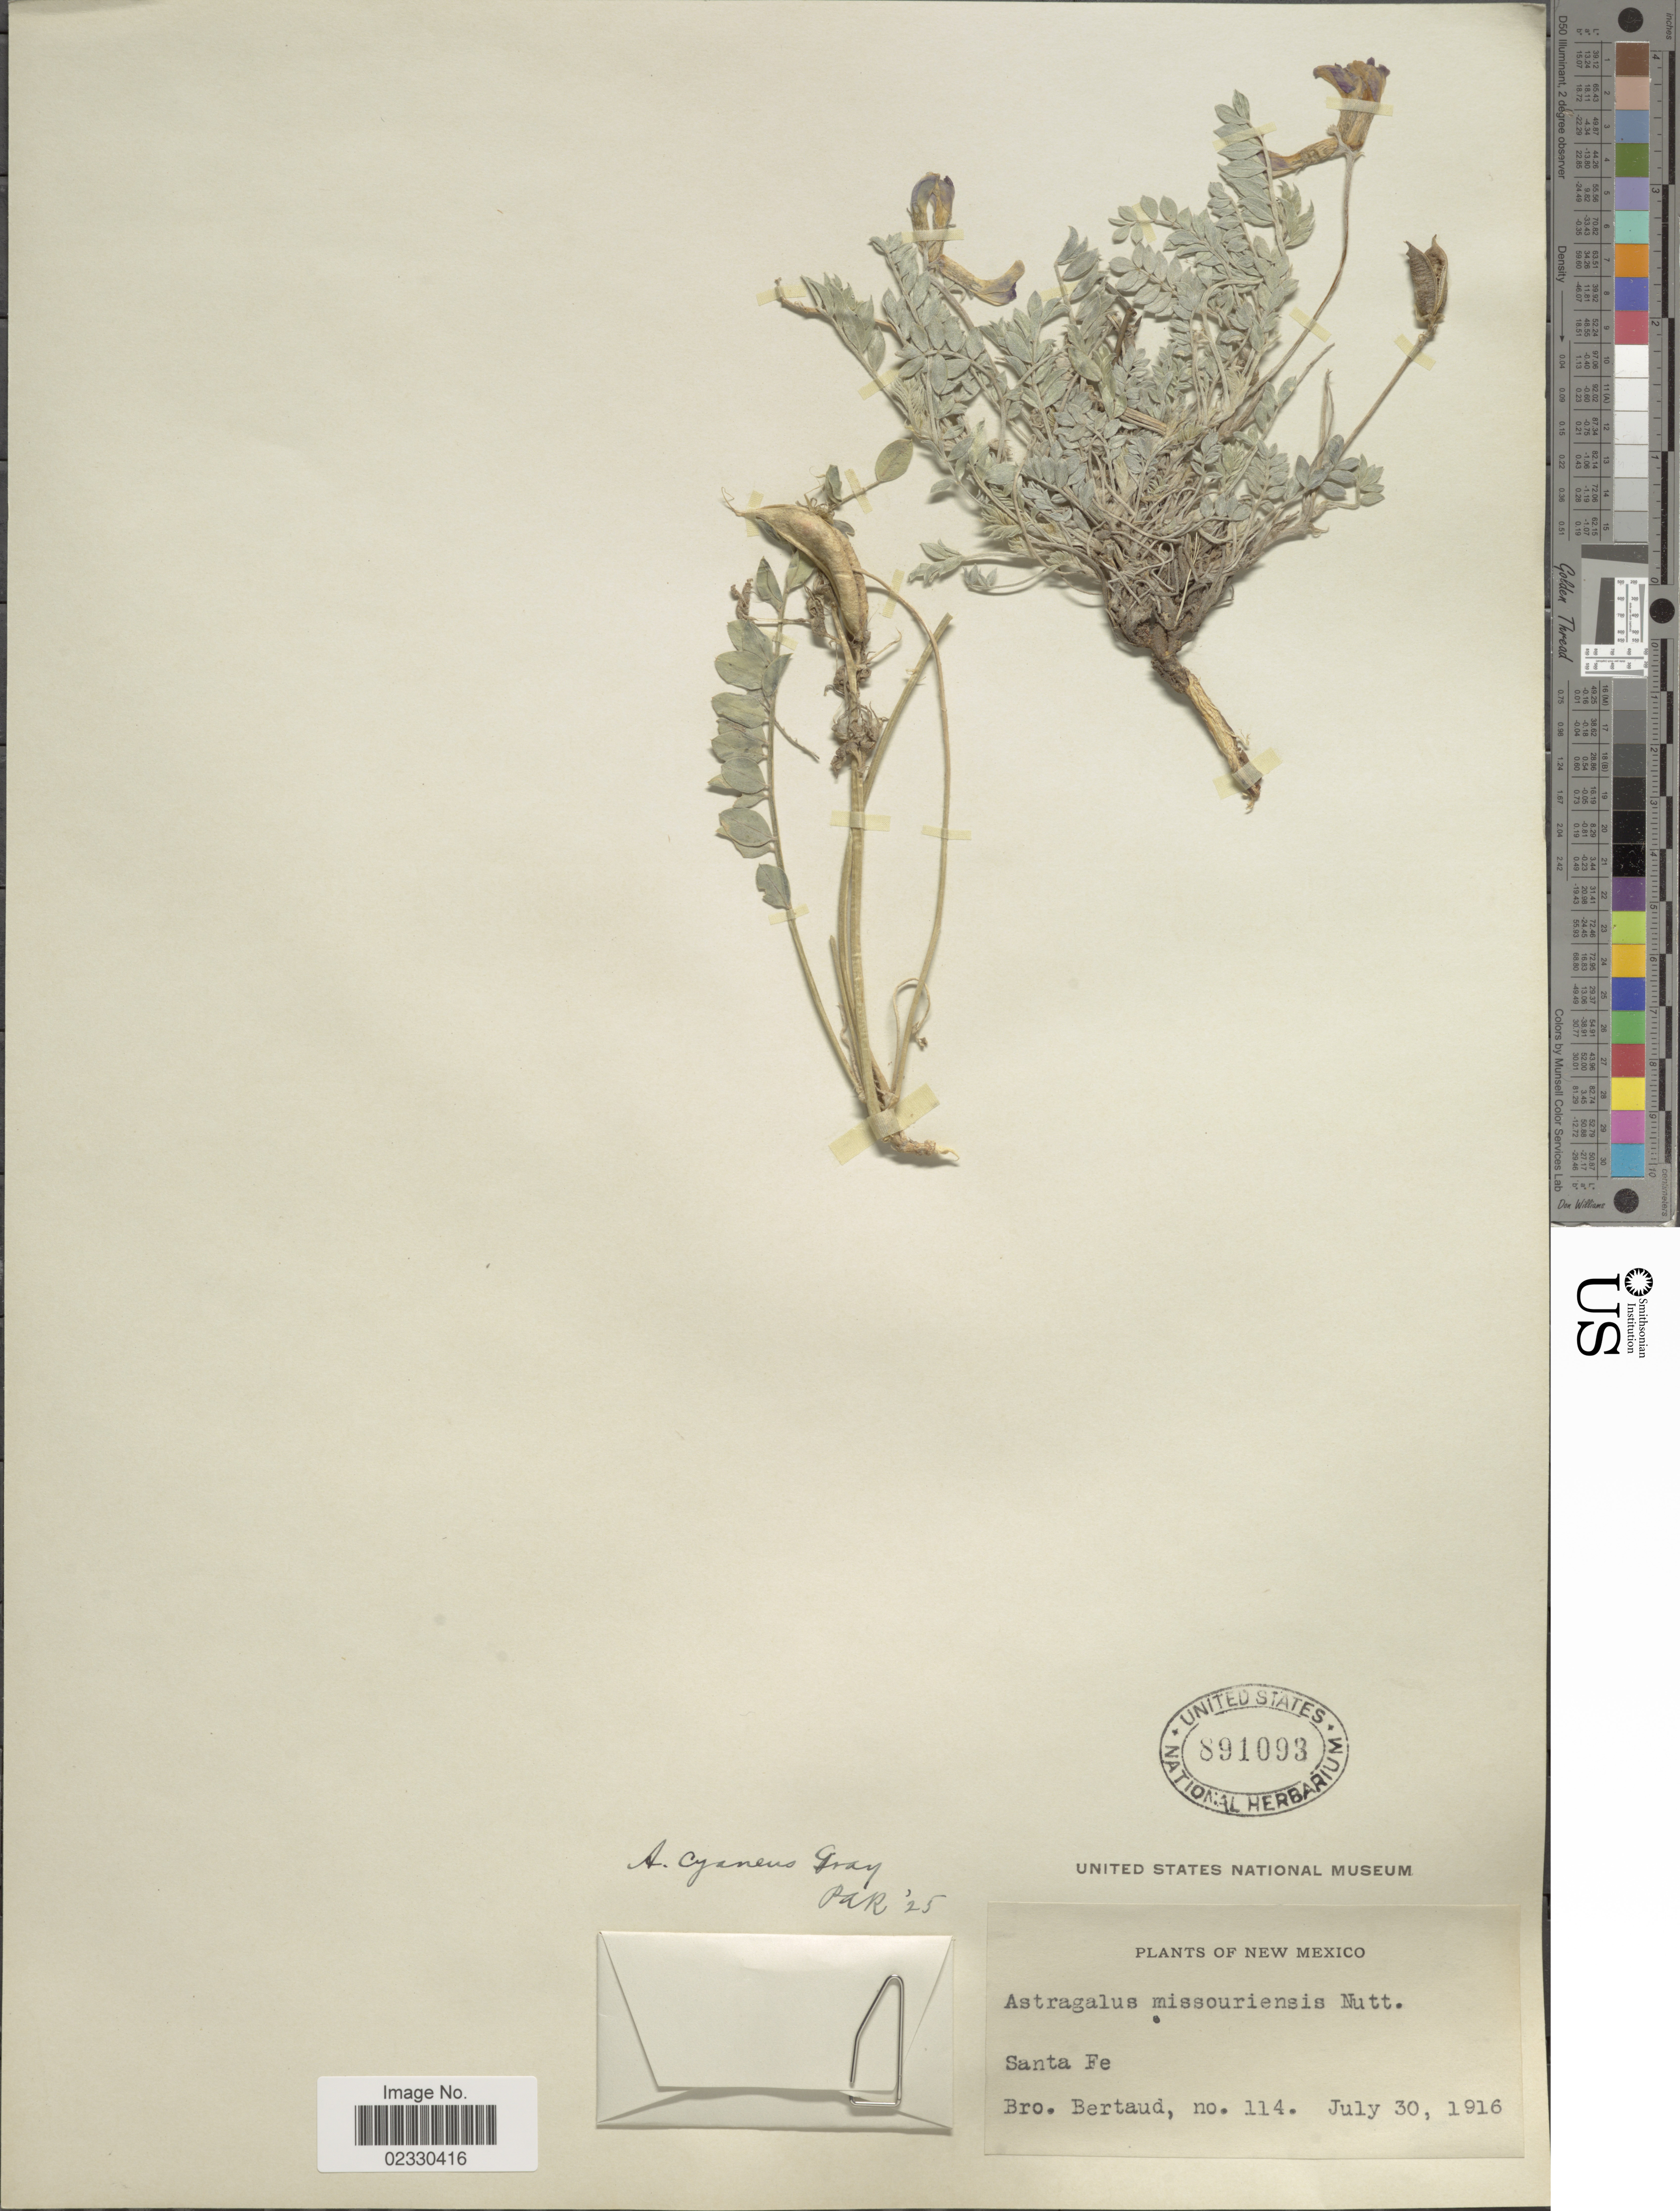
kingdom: Plantae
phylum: Tracheophyta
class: Magnoliopsida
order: Fabales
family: Fabaceae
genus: Astragalus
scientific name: Astragalus cyaneus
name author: A. Gray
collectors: Bro. Bertaud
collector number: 114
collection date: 1916-07-30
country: United States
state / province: New Mexico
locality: Santa Fe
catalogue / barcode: US 891093